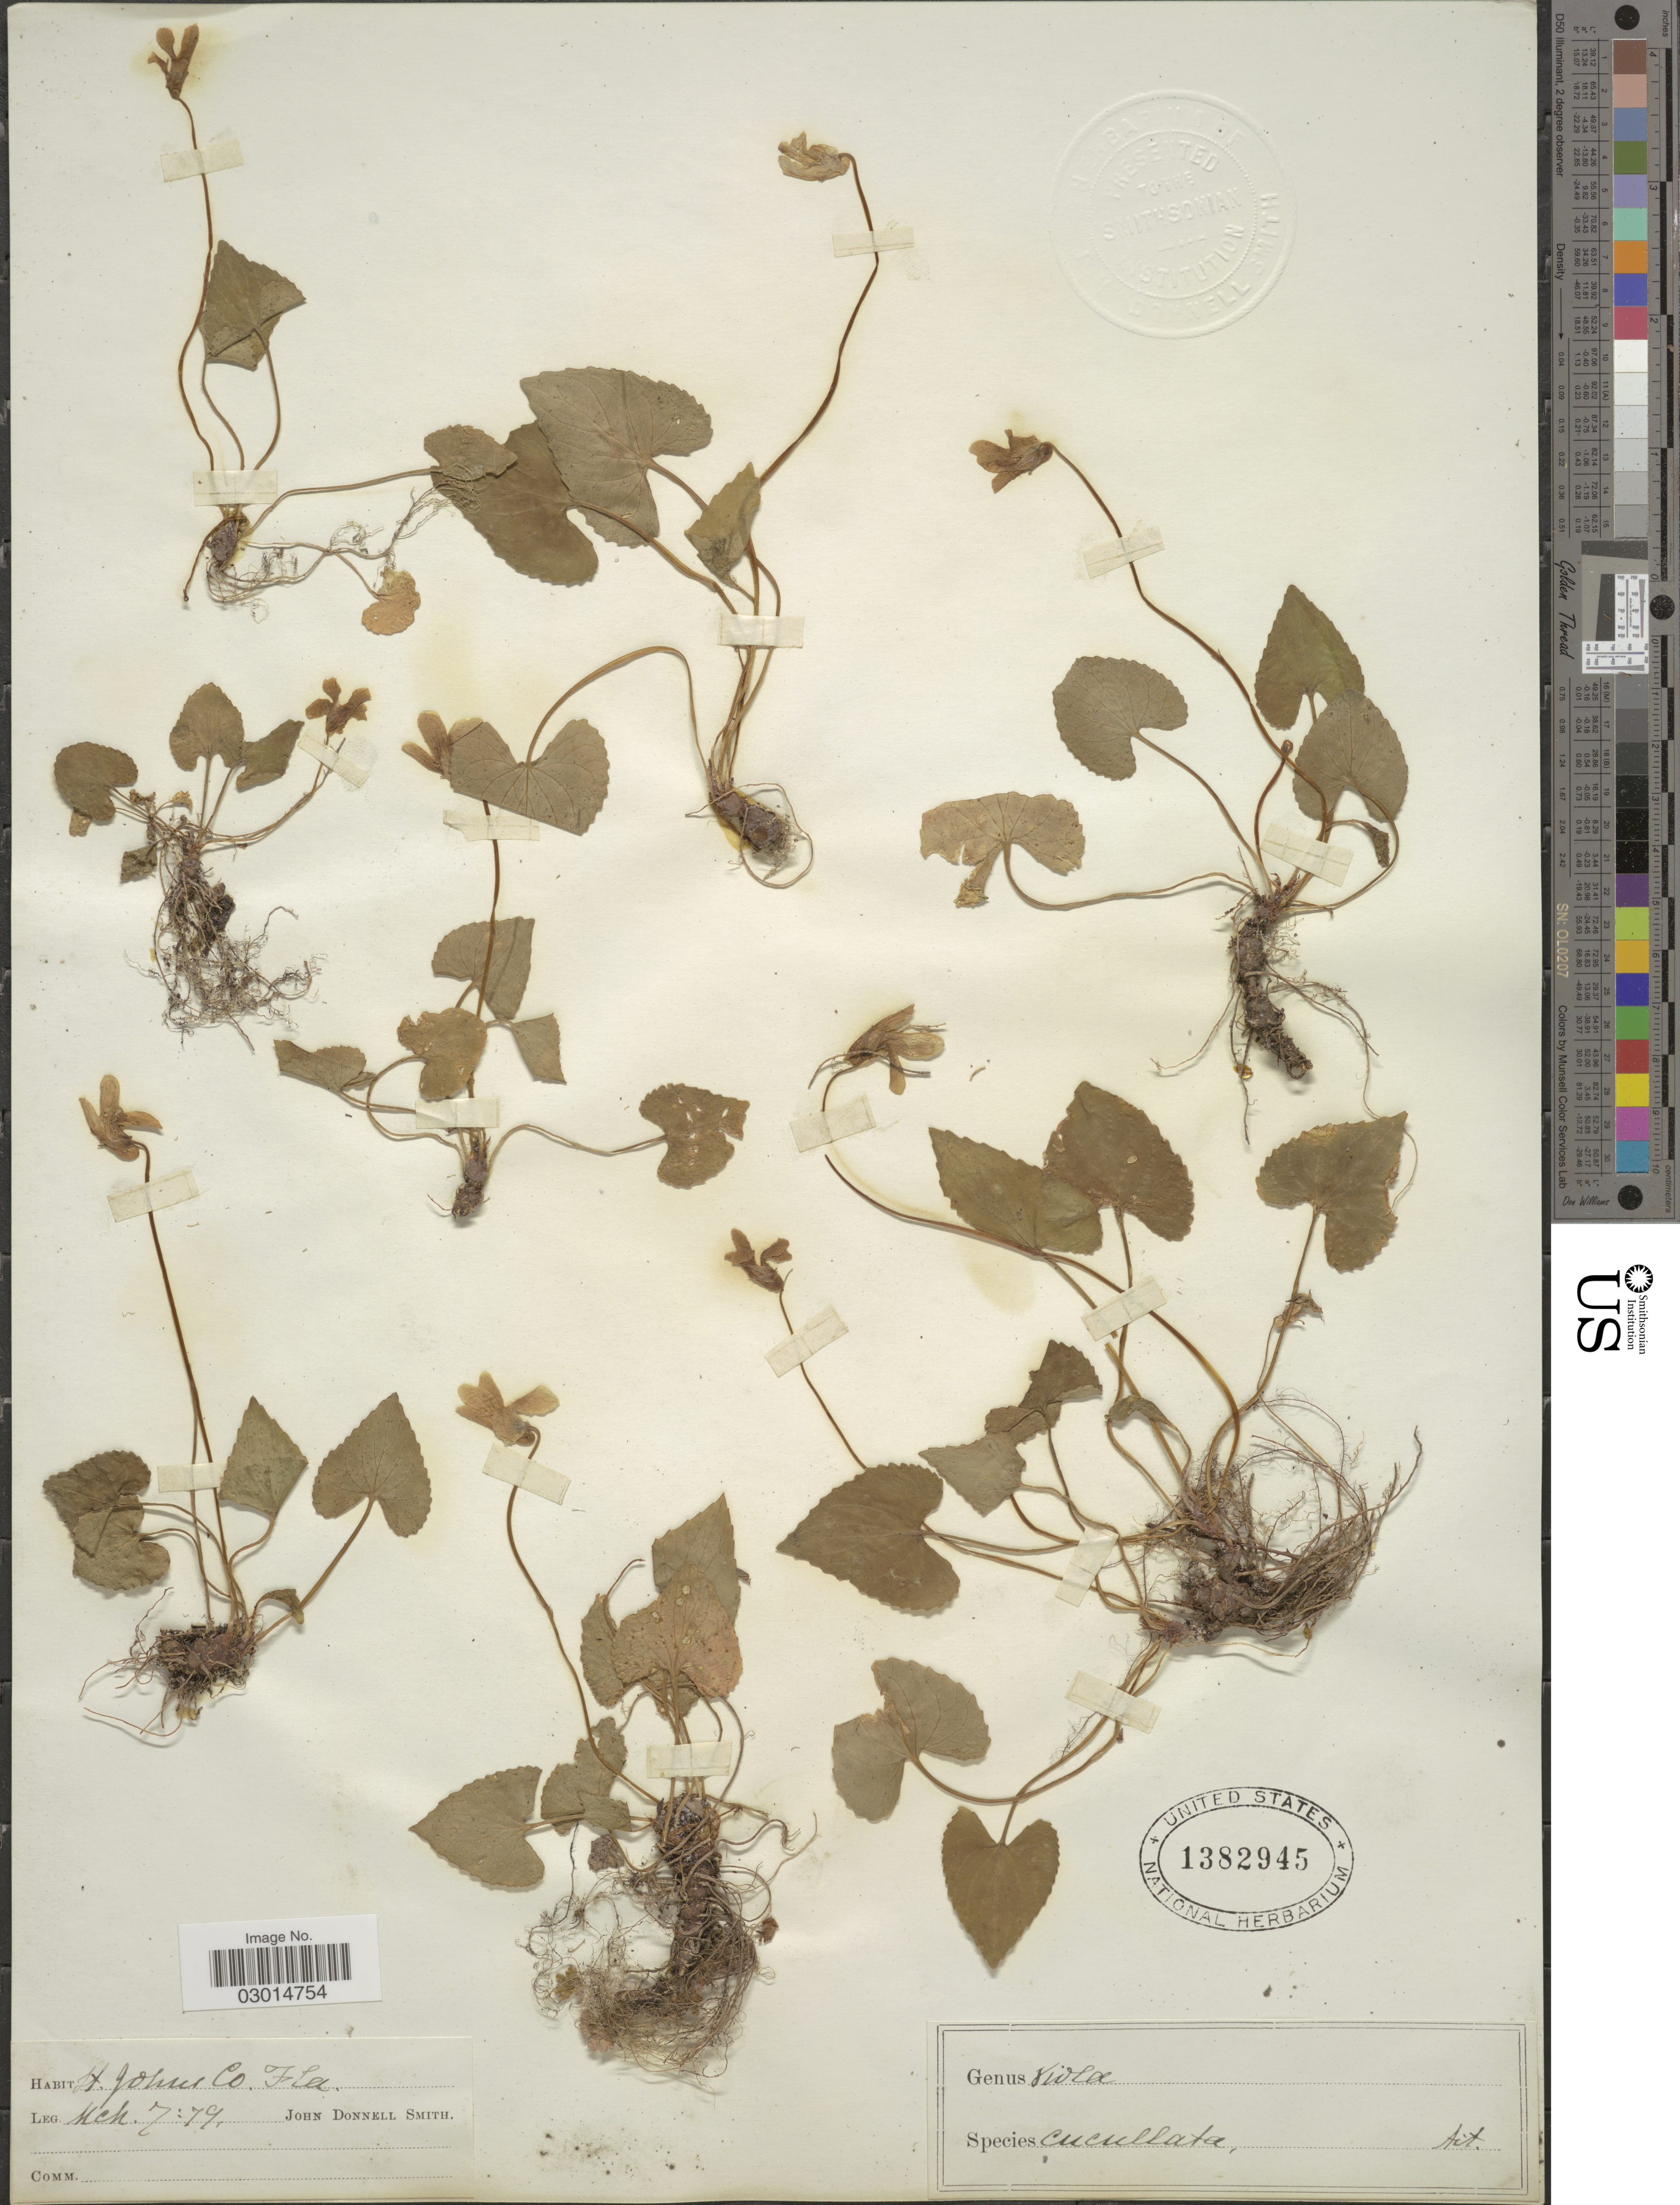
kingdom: Plantae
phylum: Tracheophyta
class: Magnoliopsida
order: Malpighiales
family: Violaceae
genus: Viola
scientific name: Viola cucullata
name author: Aiton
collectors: J. Donnell Smith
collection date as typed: Transcribed d/m/y: 7/3/79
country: United States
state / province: Florida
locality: St. Johns Co.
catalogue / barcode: US 1382945